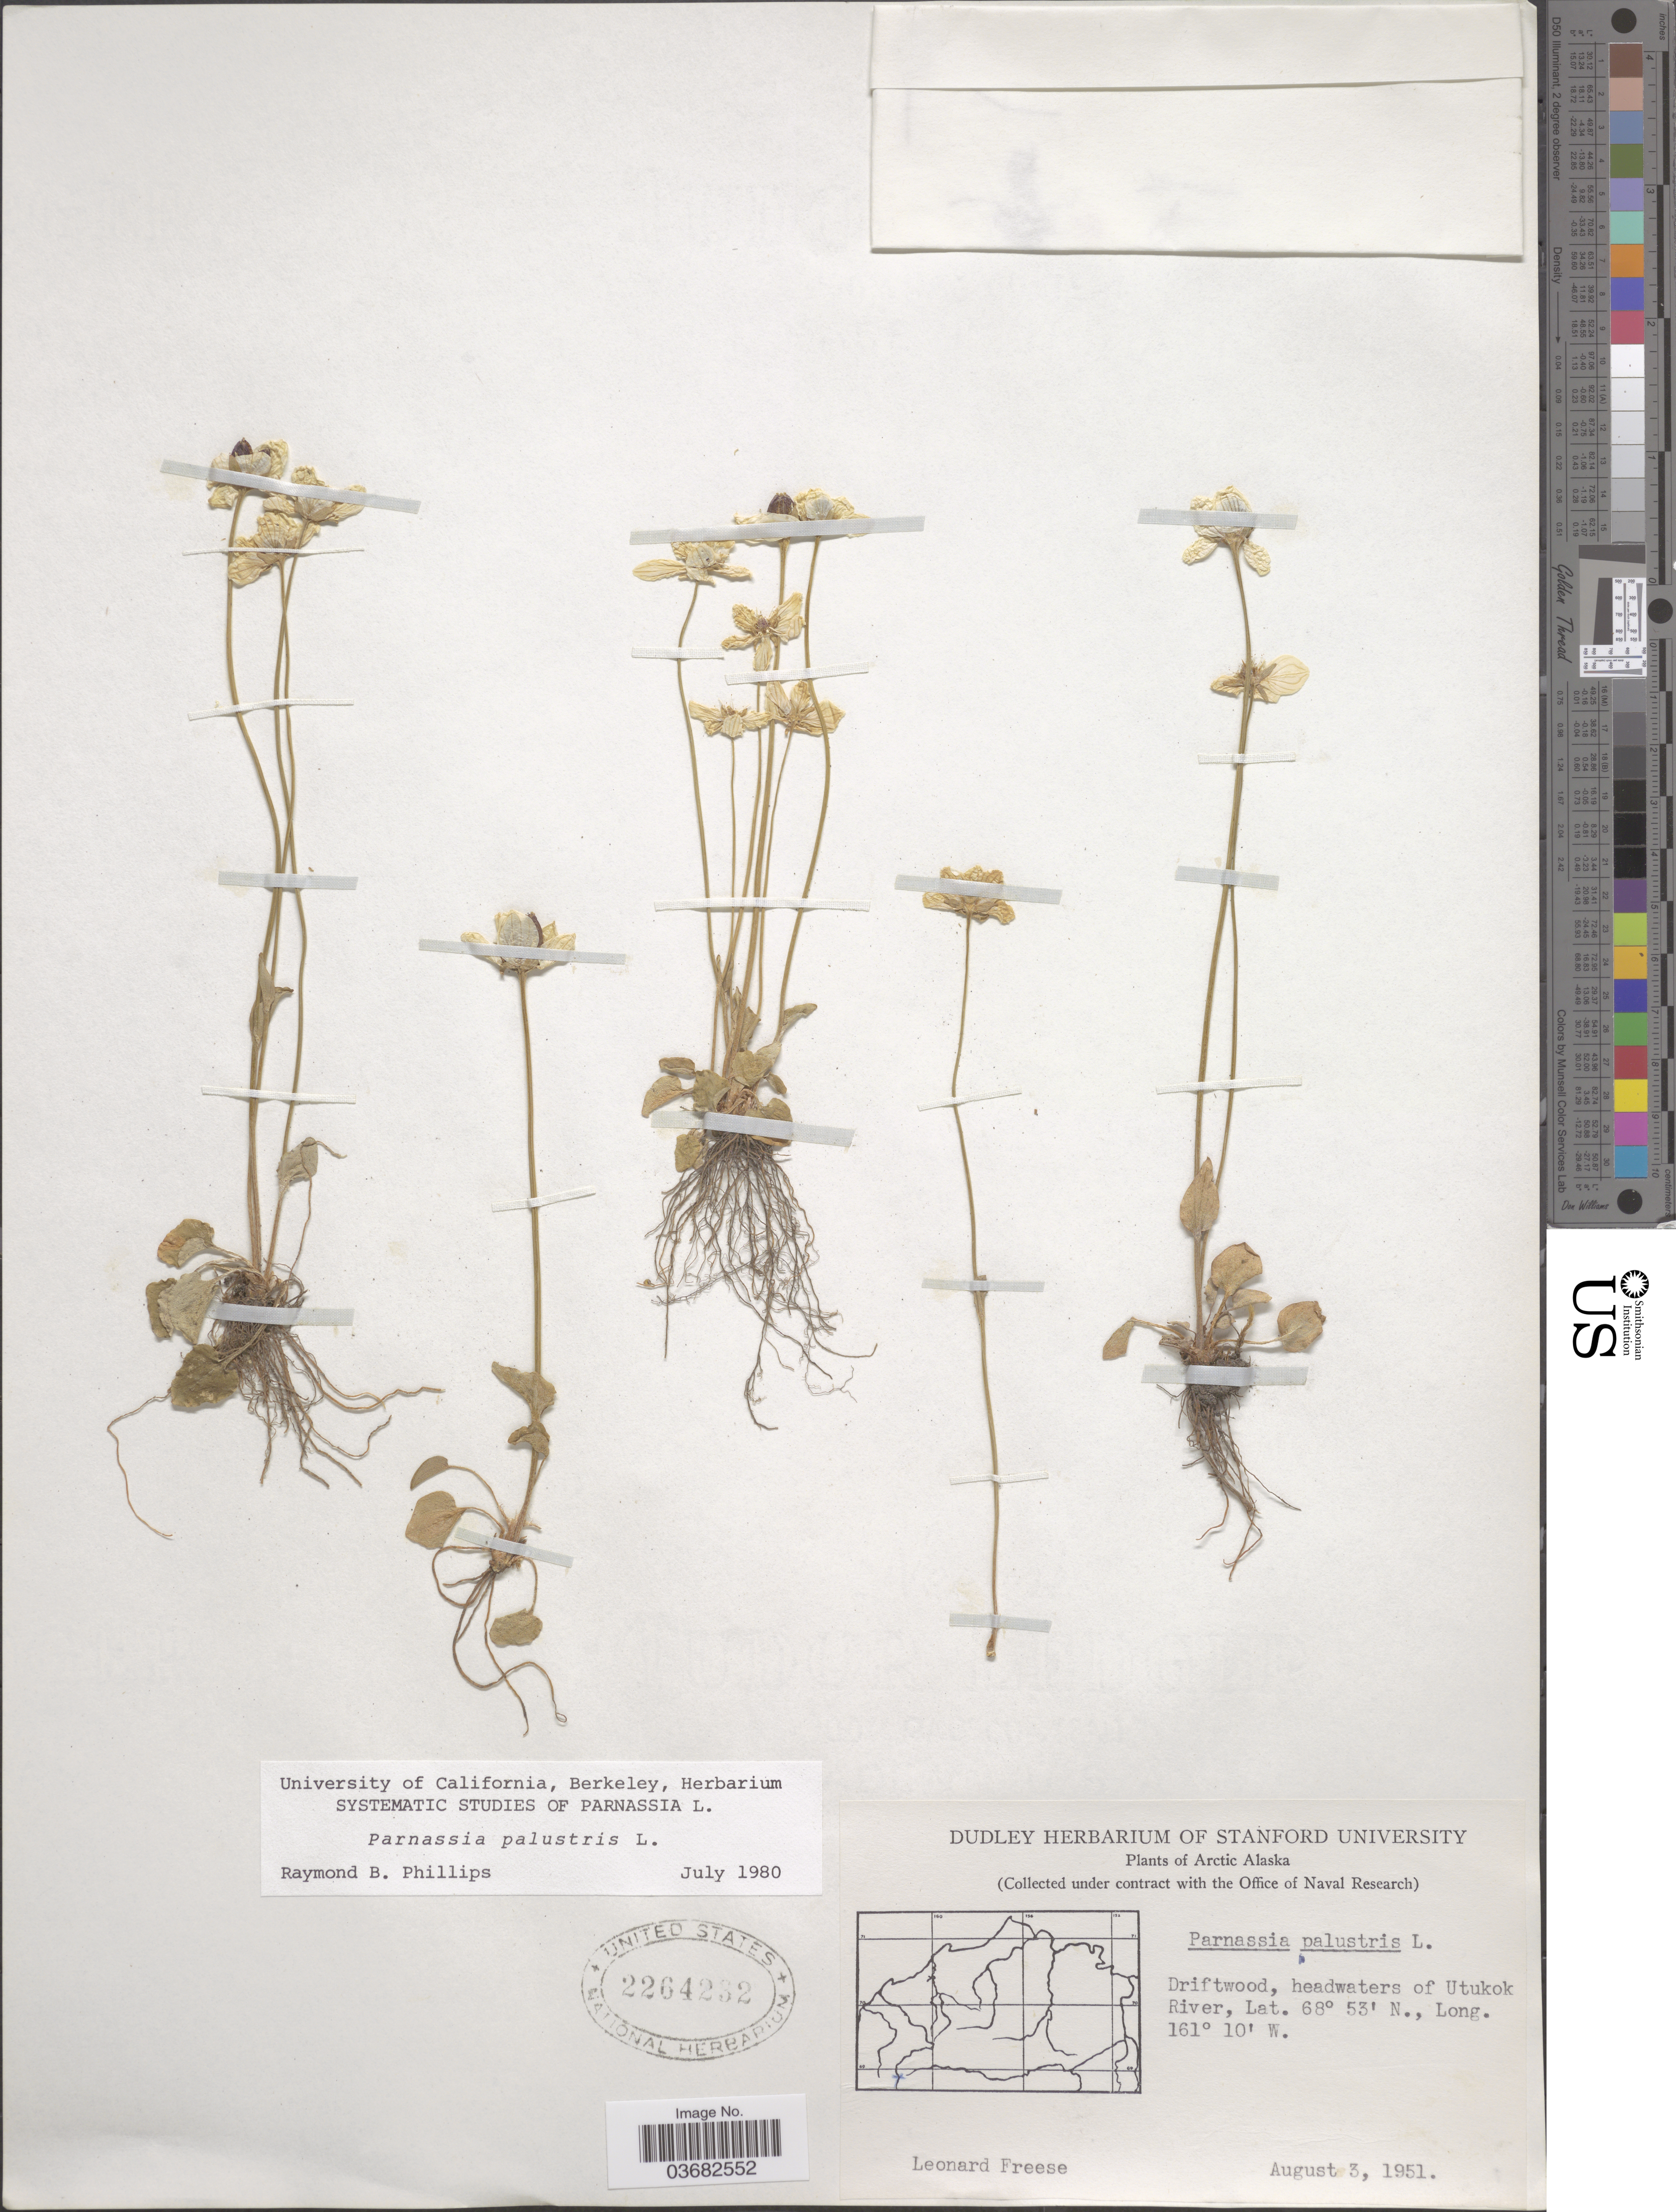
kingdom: Plantae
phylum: Tracheophyta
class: Magnoliopsida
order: Celastrales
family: Parnassiaceae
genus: Parnassia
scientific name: Parnassia palustris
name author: L.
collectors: L. Freese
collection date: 1951-08-03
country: United States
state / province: Alaska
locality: Arctic Alaska. Driftwood, headwaters of Utukok River.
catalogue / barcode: US 2264232